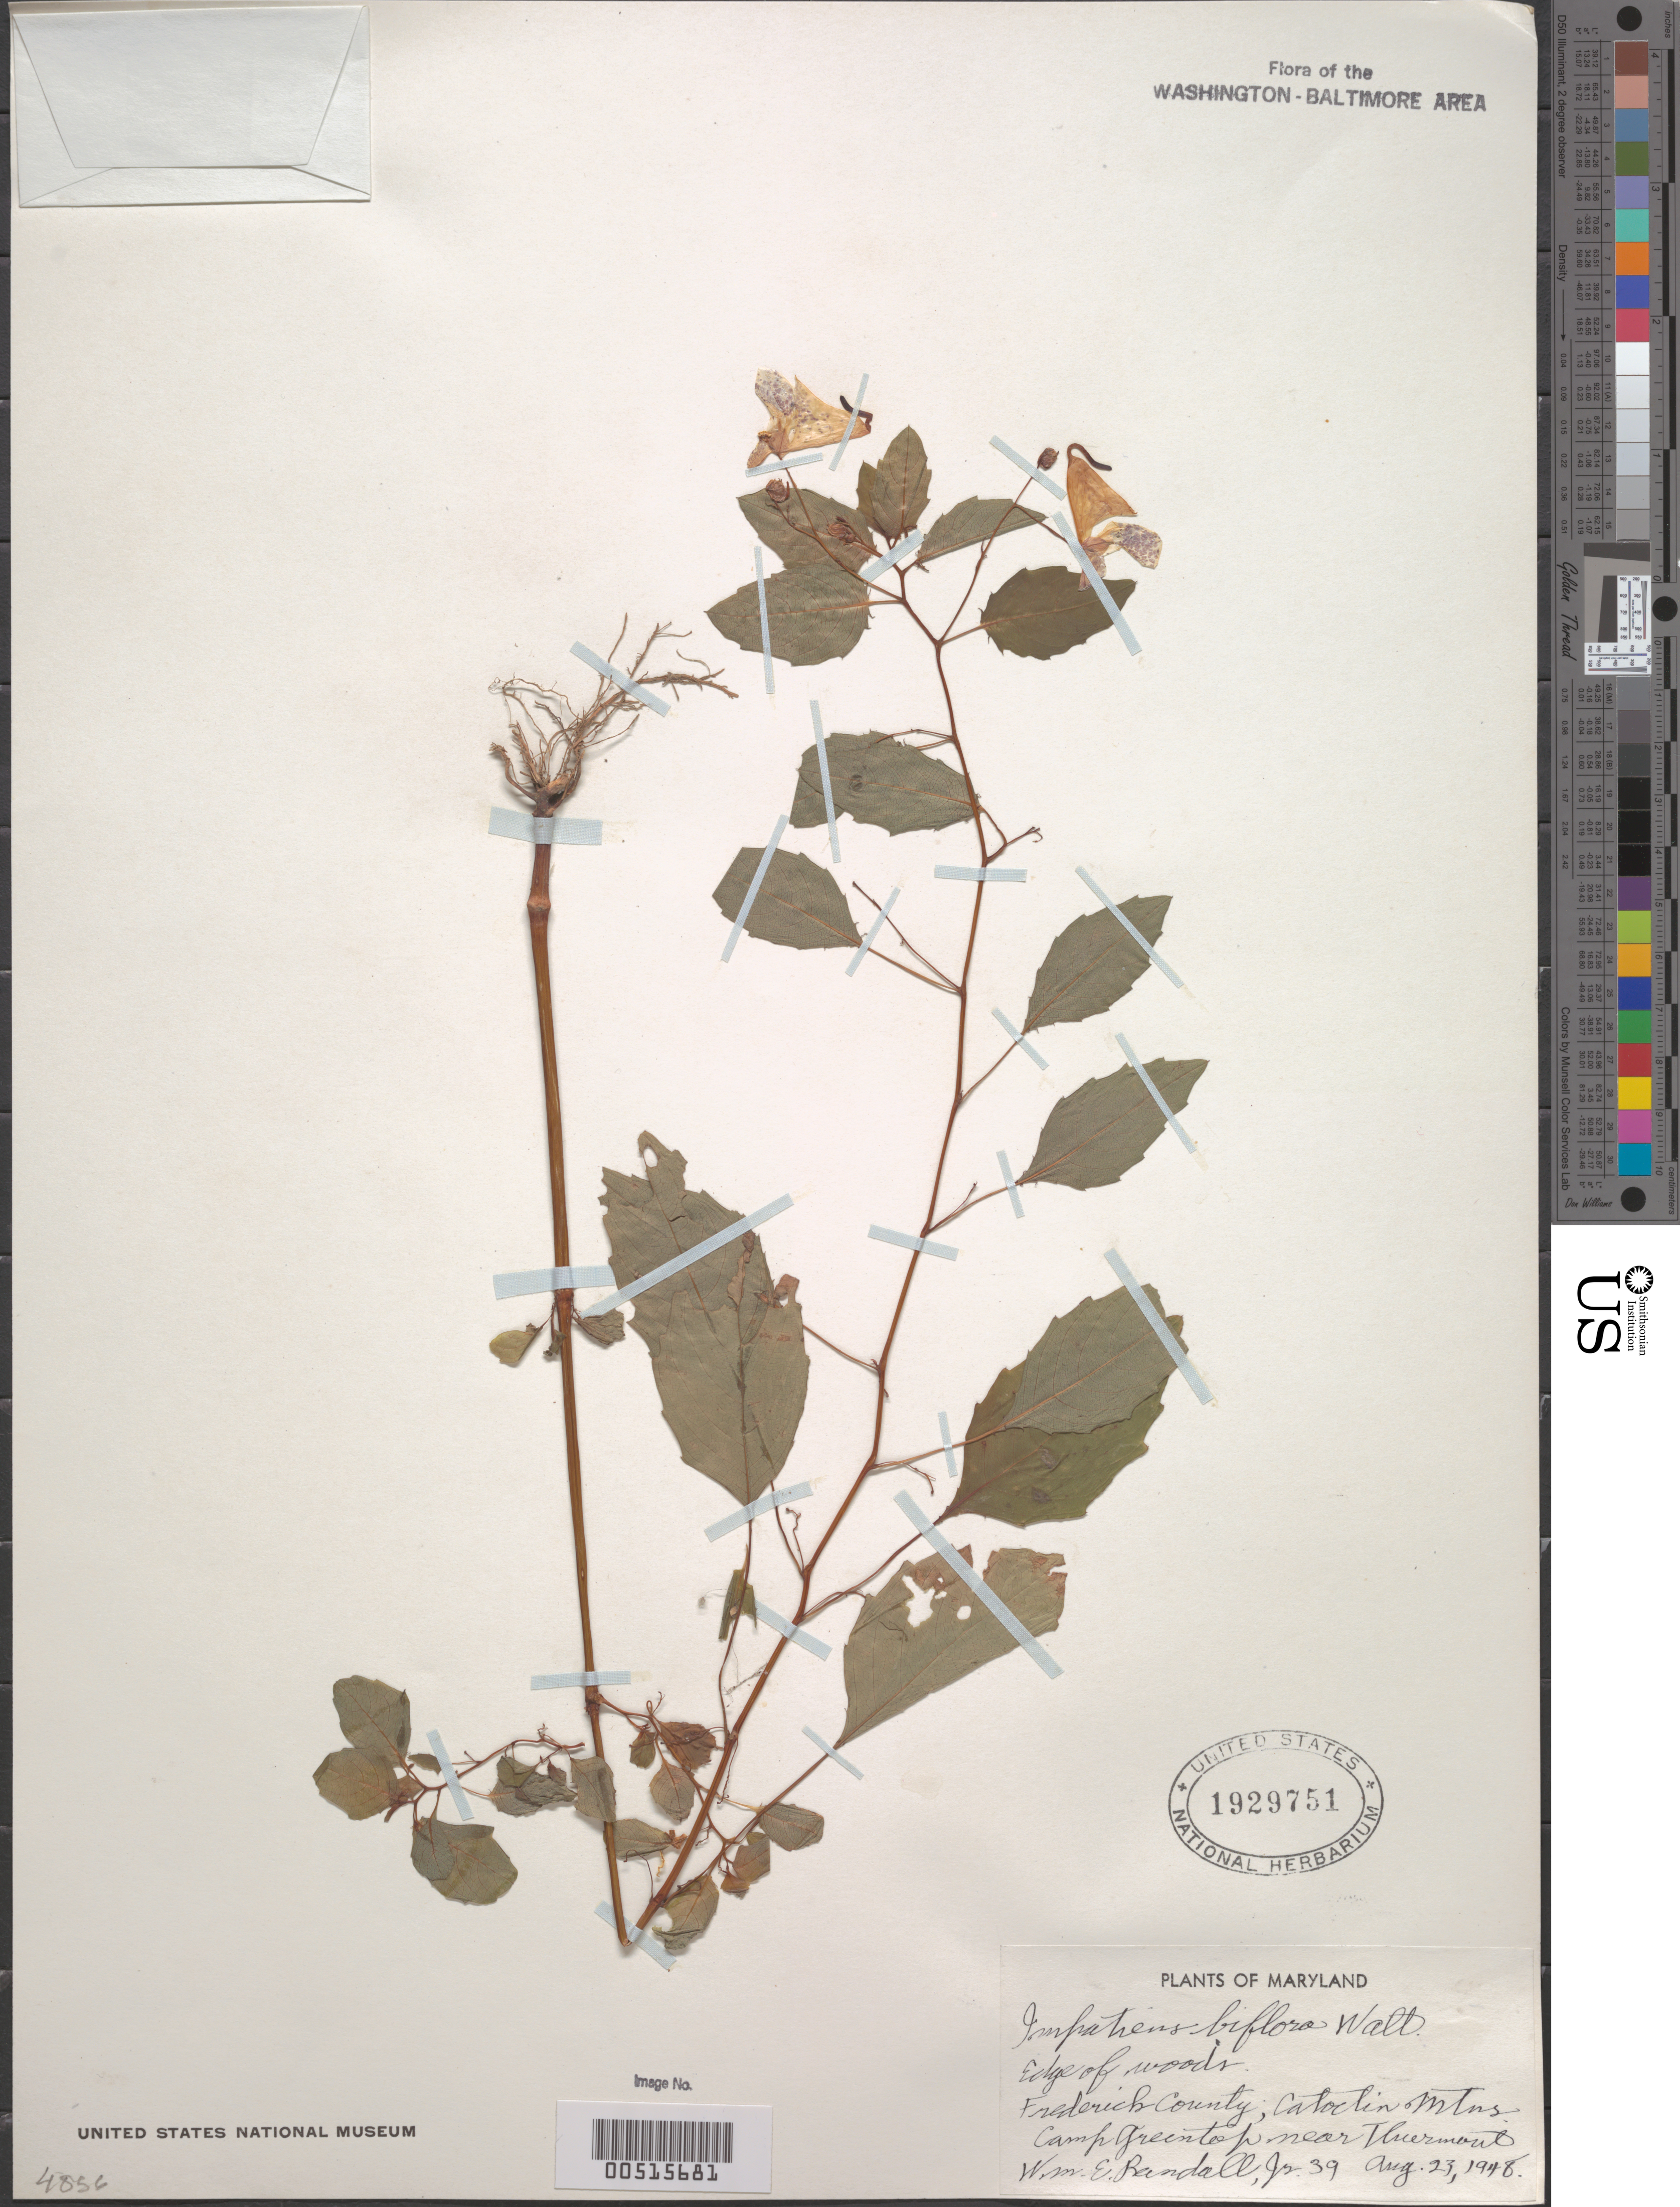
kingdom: Plantae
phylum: Tracheophyta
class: Magnoliopsida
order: Ericales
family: Balsaminaceae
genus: Impatiens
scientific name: Impatiens capensis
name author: Meerb.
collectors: W. Randall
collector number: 39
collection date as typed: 23 Aug 1948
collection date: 1948-08-23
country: United States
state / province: Maryland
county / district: Frederick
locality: Catoctin Mts., Camp Greentop near Thurmont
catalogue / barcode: US 1929751